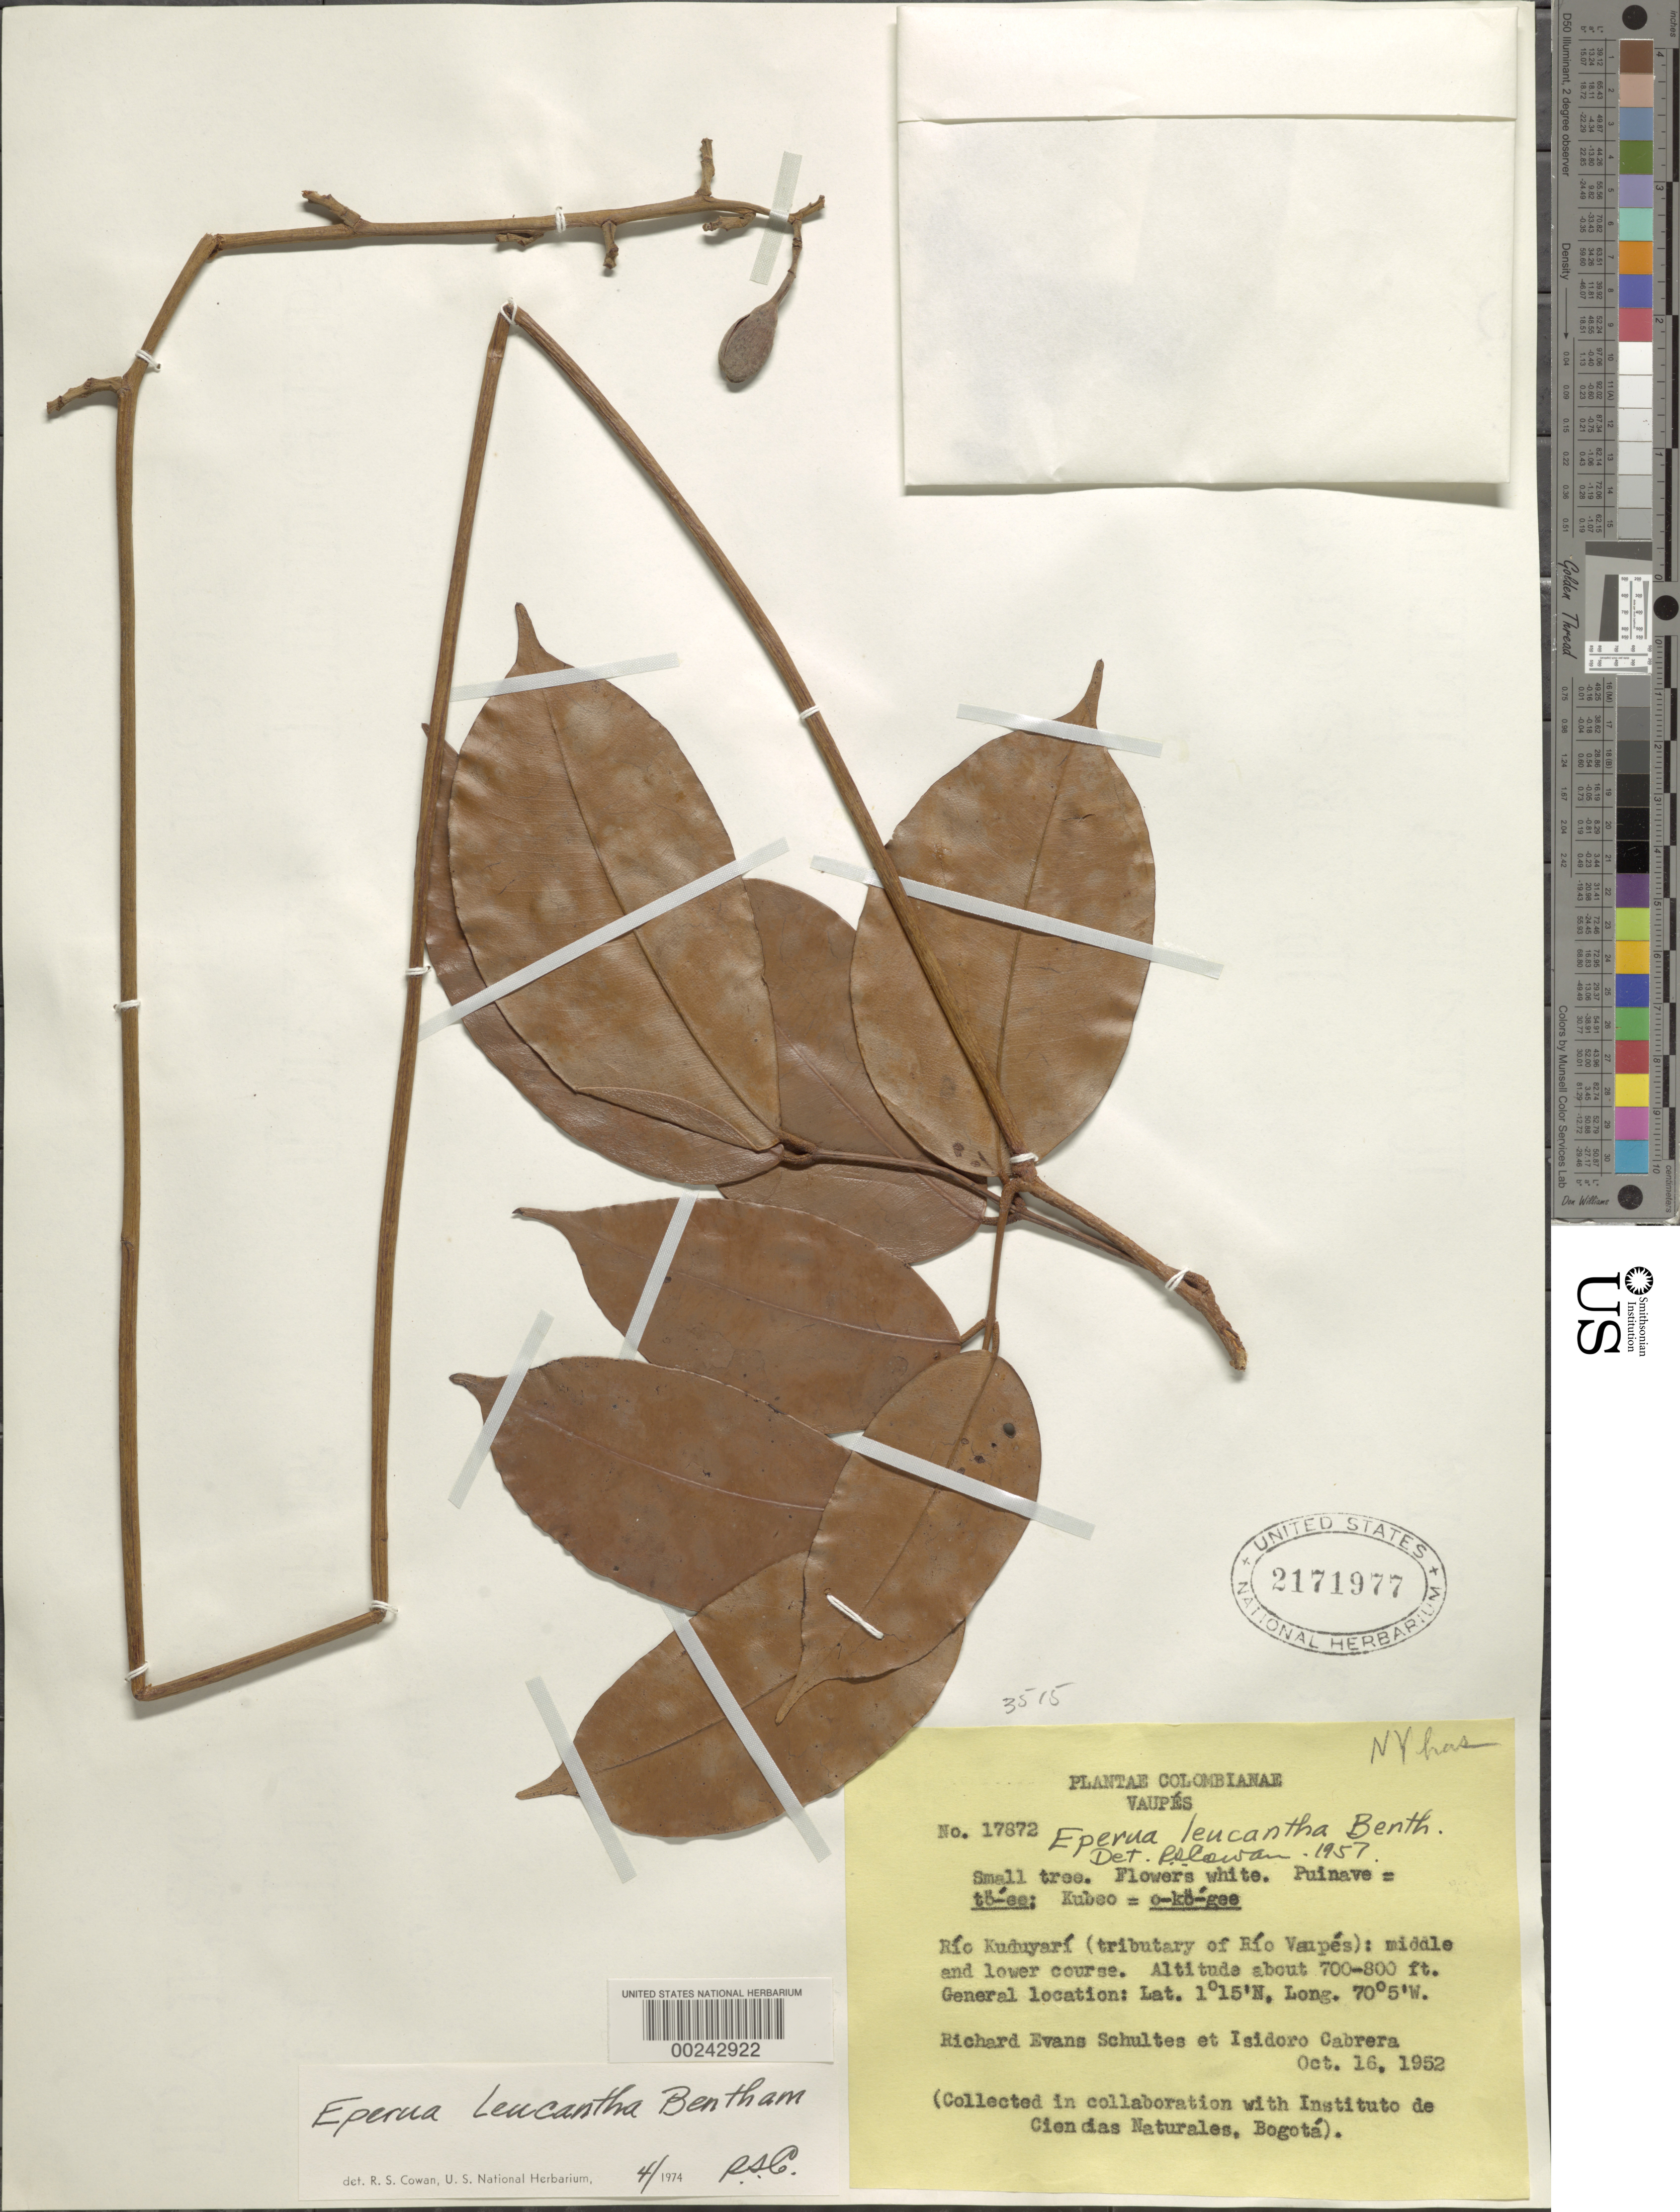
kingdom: Plantae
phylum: Tracheophyta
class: Magnoliopsida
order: Fabales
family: Fabaceae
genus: Eperua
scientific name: Eperua leucantha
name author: Benth.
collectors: R. E. Schultes & I. Cabrera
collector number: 17872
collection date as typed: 16 Oct 1952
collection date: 1952-10-16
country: Colombia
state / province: Vaupés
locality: Rio Kuduyari (tributary of Rio Vaupes): middle and lower course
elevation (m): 700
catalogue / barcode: US 2171977